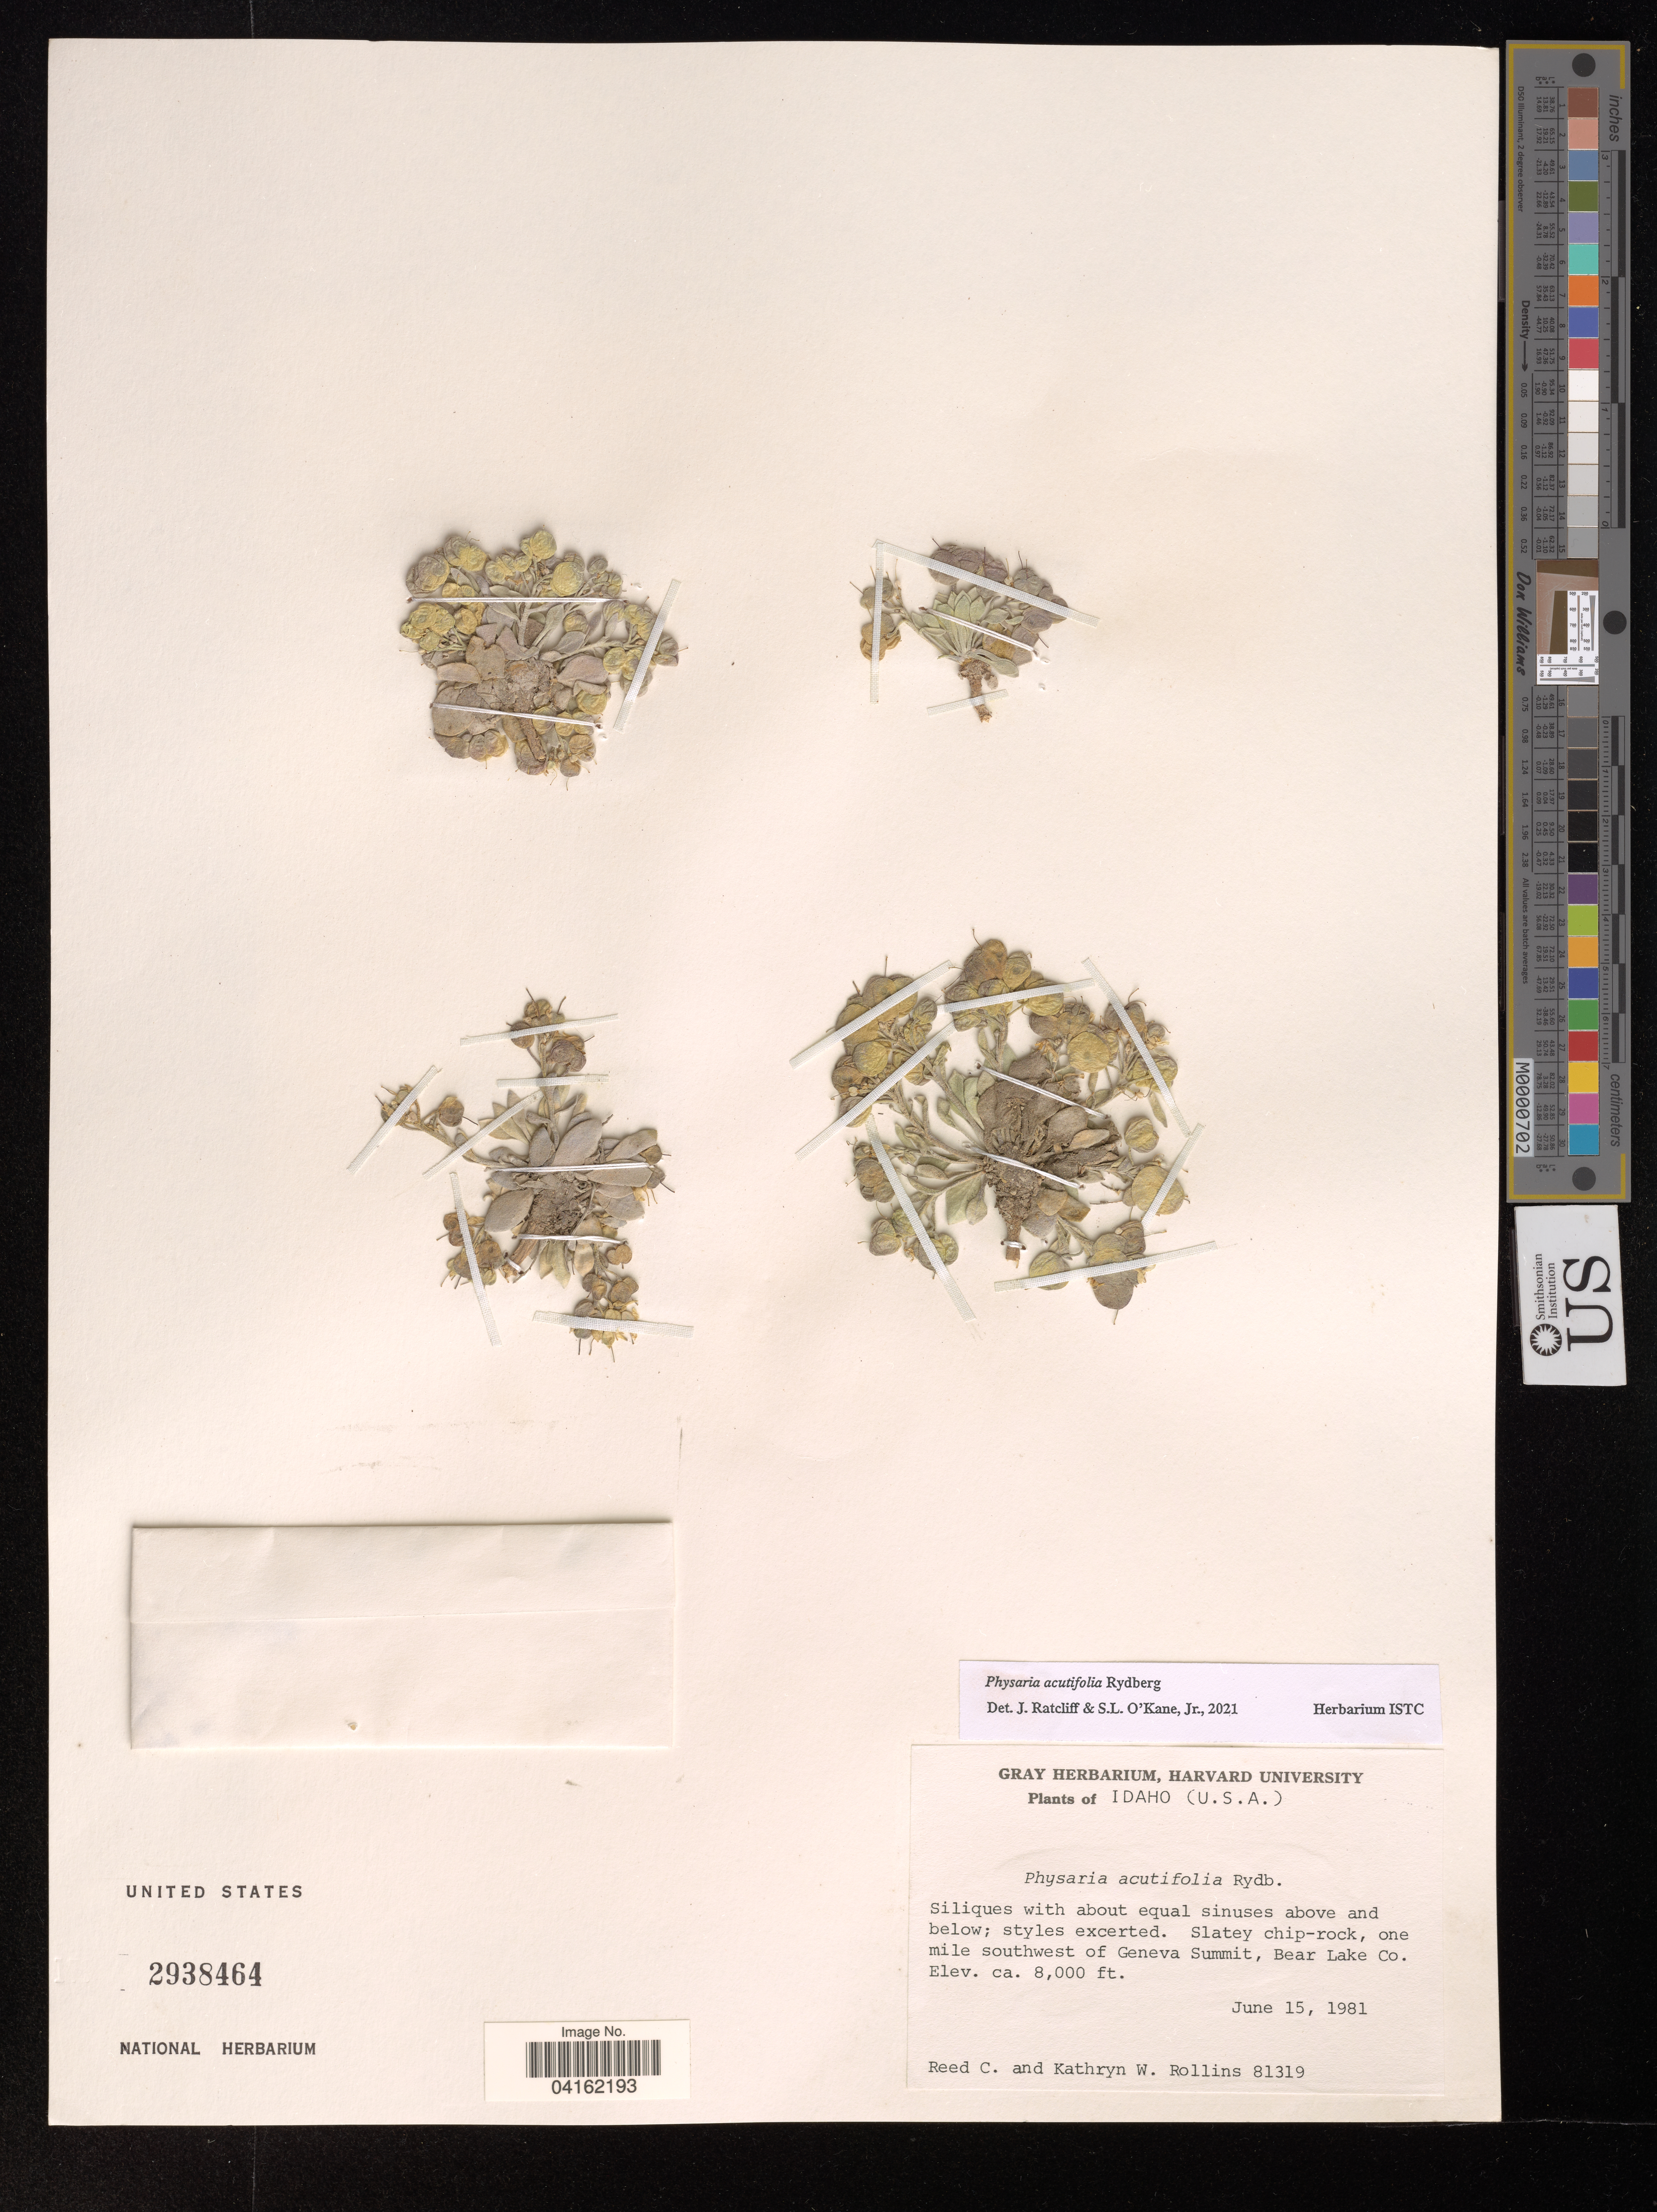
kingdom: Plantae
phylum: Tracheophyta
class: Magnoliopsida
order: Brassicales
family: Brassicaceae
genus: Physaria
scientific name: Physaria acutifolia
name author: Rydb.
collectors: R. C. Rollins & K. W. Rollins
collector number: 81319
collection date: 1981-06-15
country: United States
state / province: Idaho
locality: One mile southwest of Geneva Summit, Bear Lake Co.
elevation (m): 2438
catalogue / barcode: US 2938464